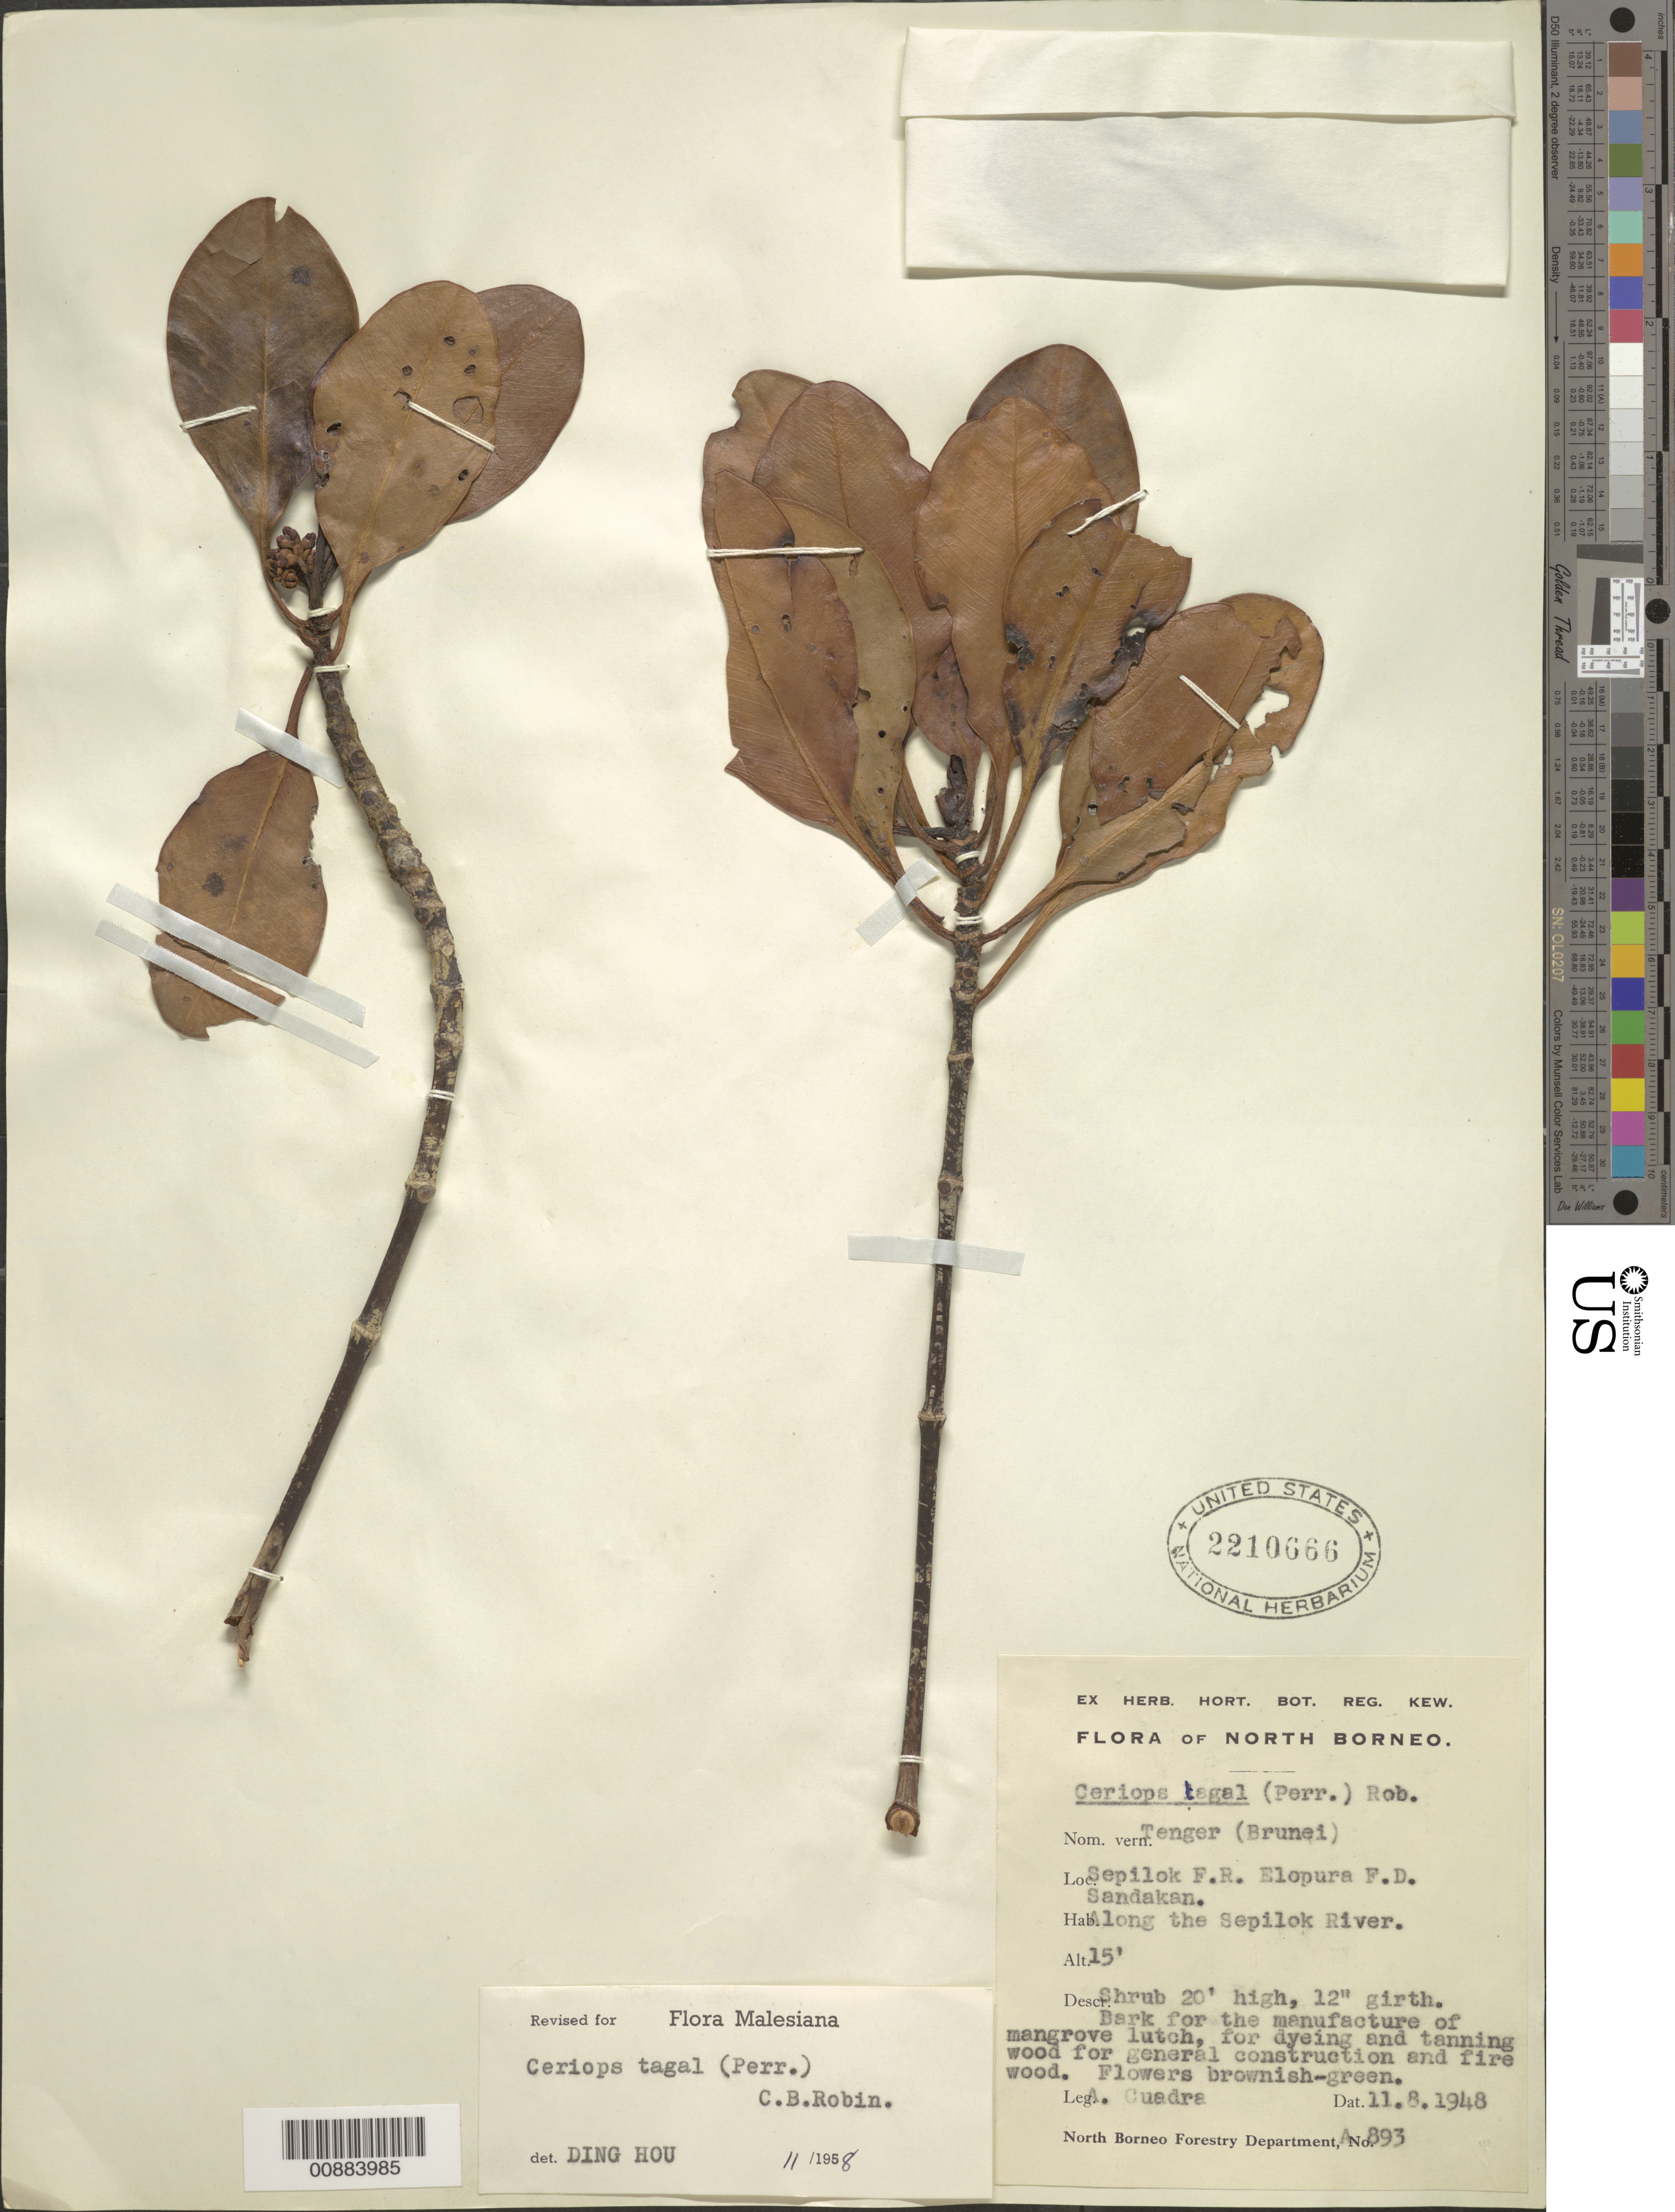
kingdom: Plantae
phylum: Tracheophyta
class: Magnoliopsida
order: Malpighiales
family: Rhizophoraceae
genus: Ceriops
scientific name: Ceriops tagal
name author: (Perr.) C.B. Rob.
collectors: A. Cuadra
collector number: A 893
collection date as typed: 11 Aug 1948 or 08 Nov 1948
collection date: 1948-08-11 or 1948-11-08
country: Malaysia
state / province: Sabah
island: Borneo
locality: Sepilok F.R., Elopura F.D., Sandakan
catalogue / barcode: US 2210666